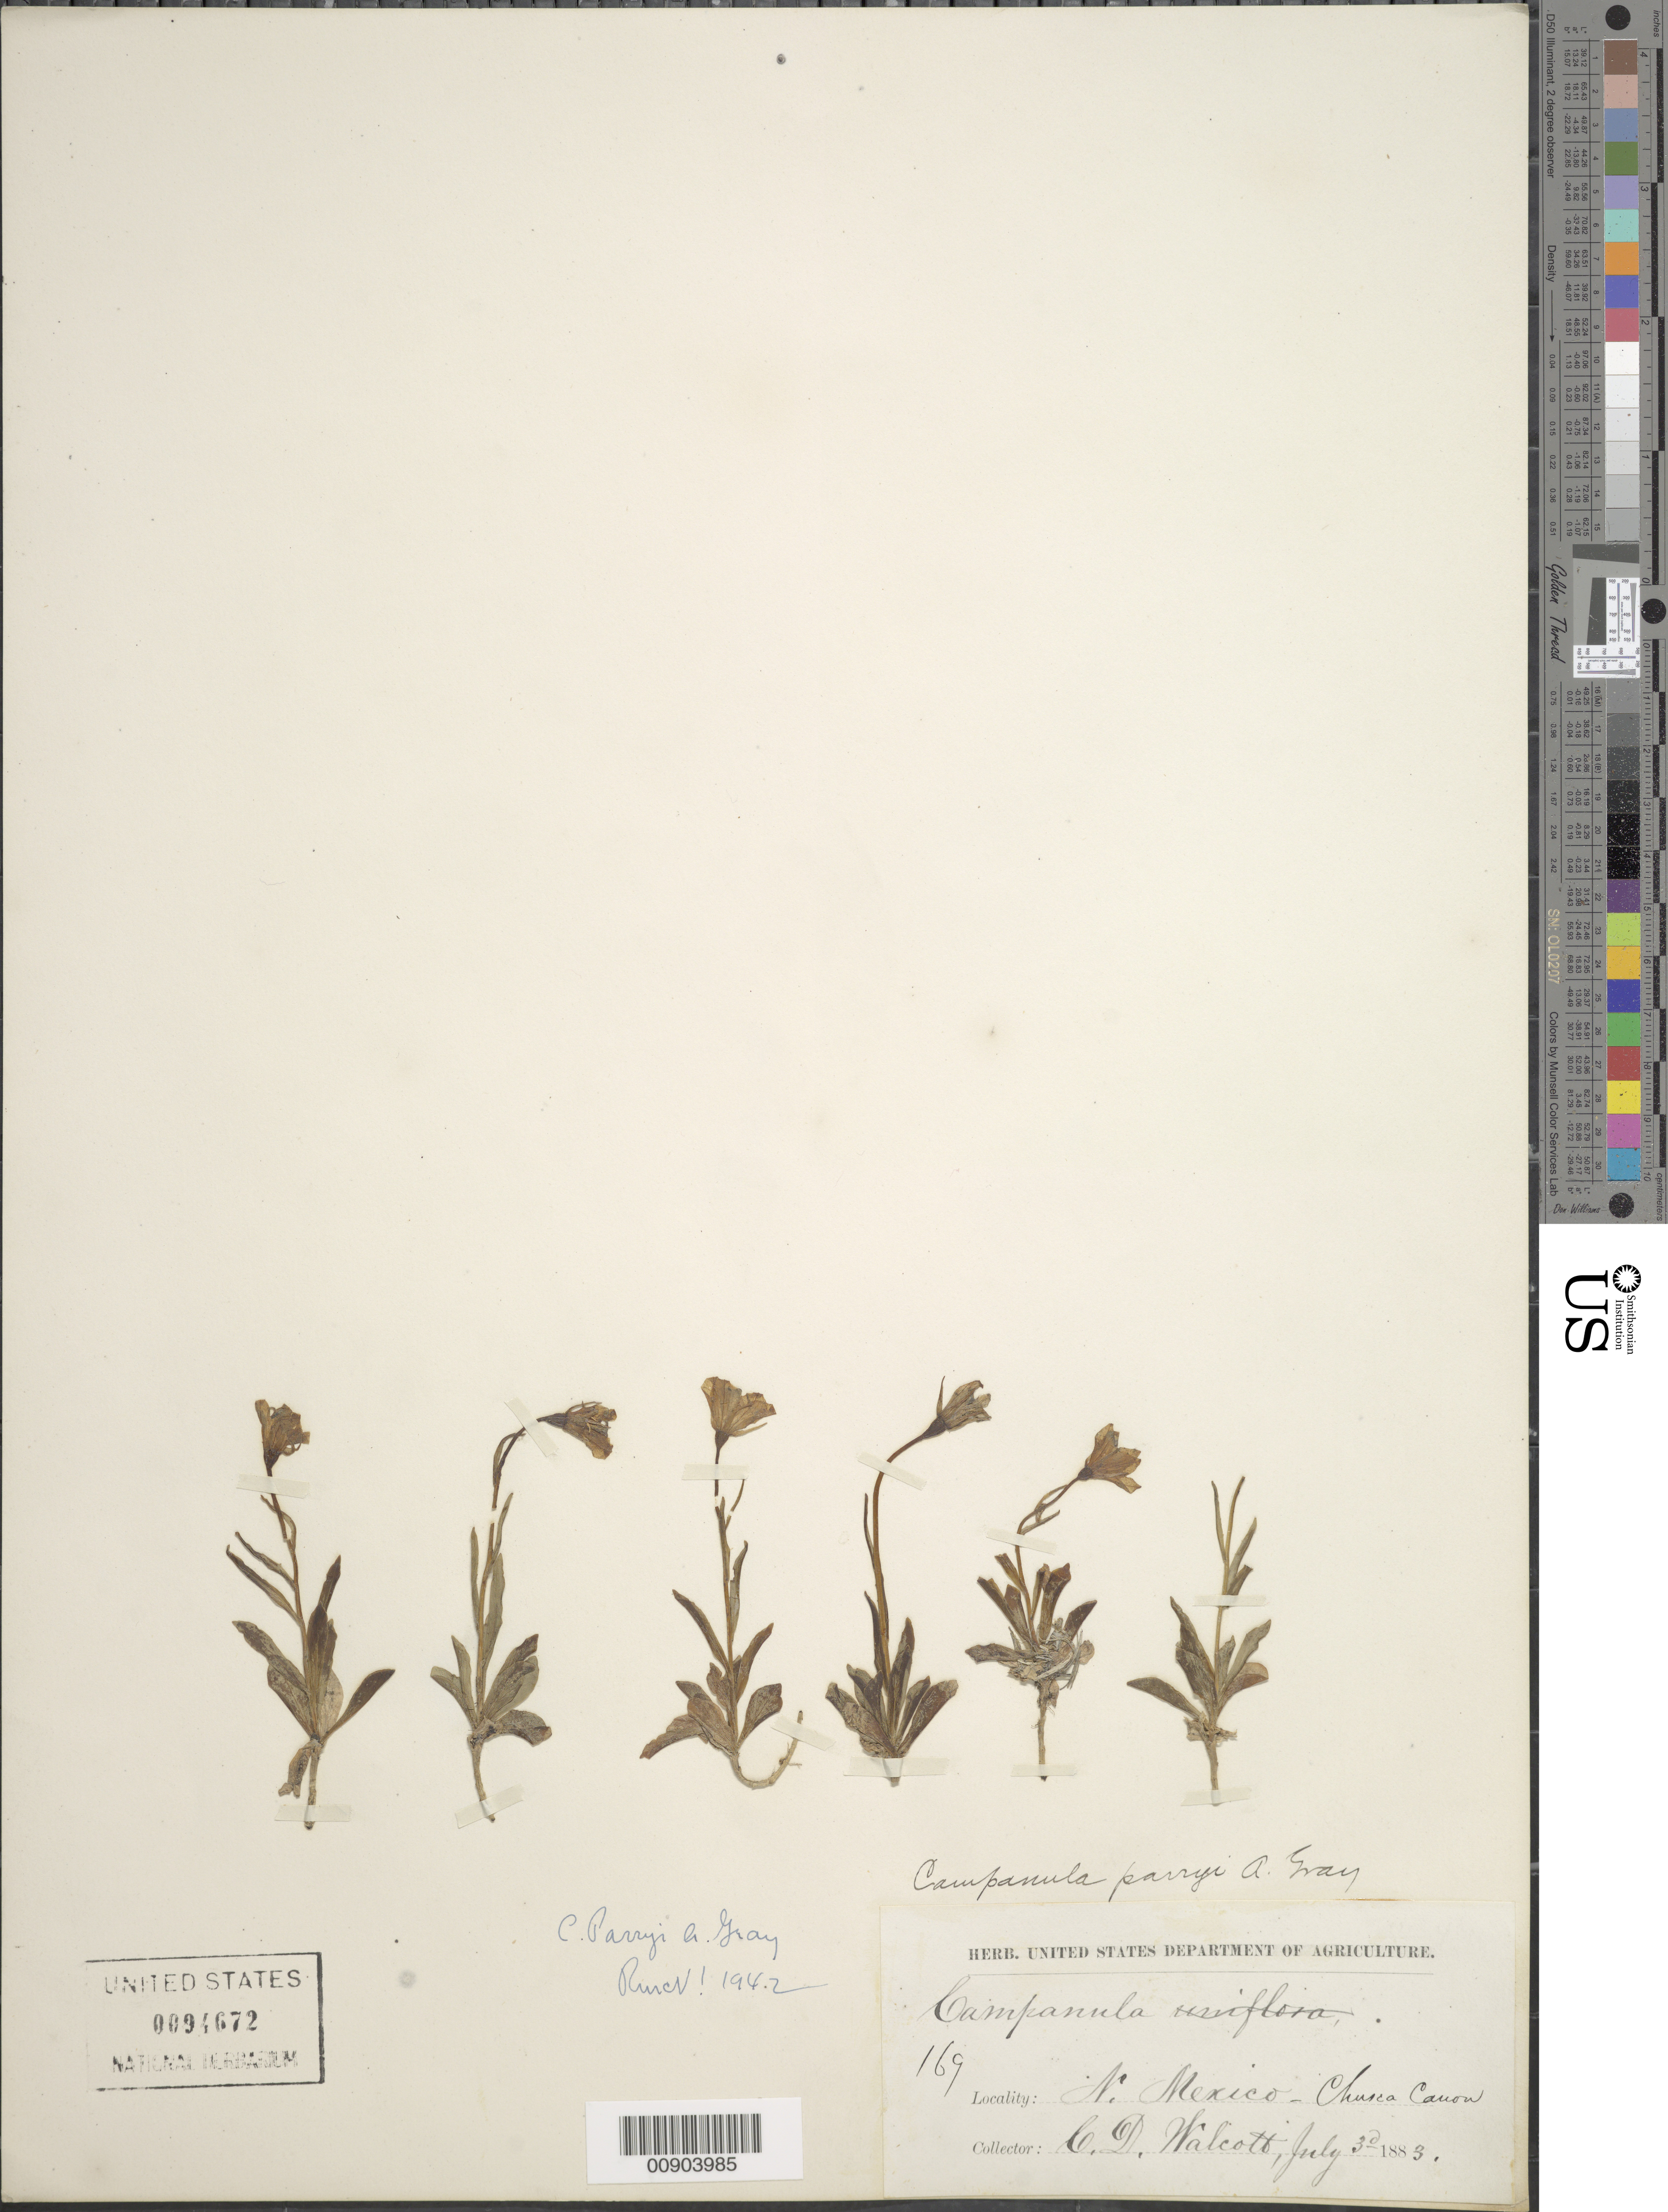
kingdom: Plantae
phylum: Tracheophyta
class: Magnoliopsida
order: Asterales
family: Campanulaceae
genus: Campanula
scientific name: Campanula parryi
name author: A. Gray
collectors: C. Walcott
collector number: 169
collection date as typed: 03 Jul 1883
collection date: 1883-07-03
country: United States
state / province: New Mexico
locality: Chusca Canyon.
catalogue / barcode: US 94672